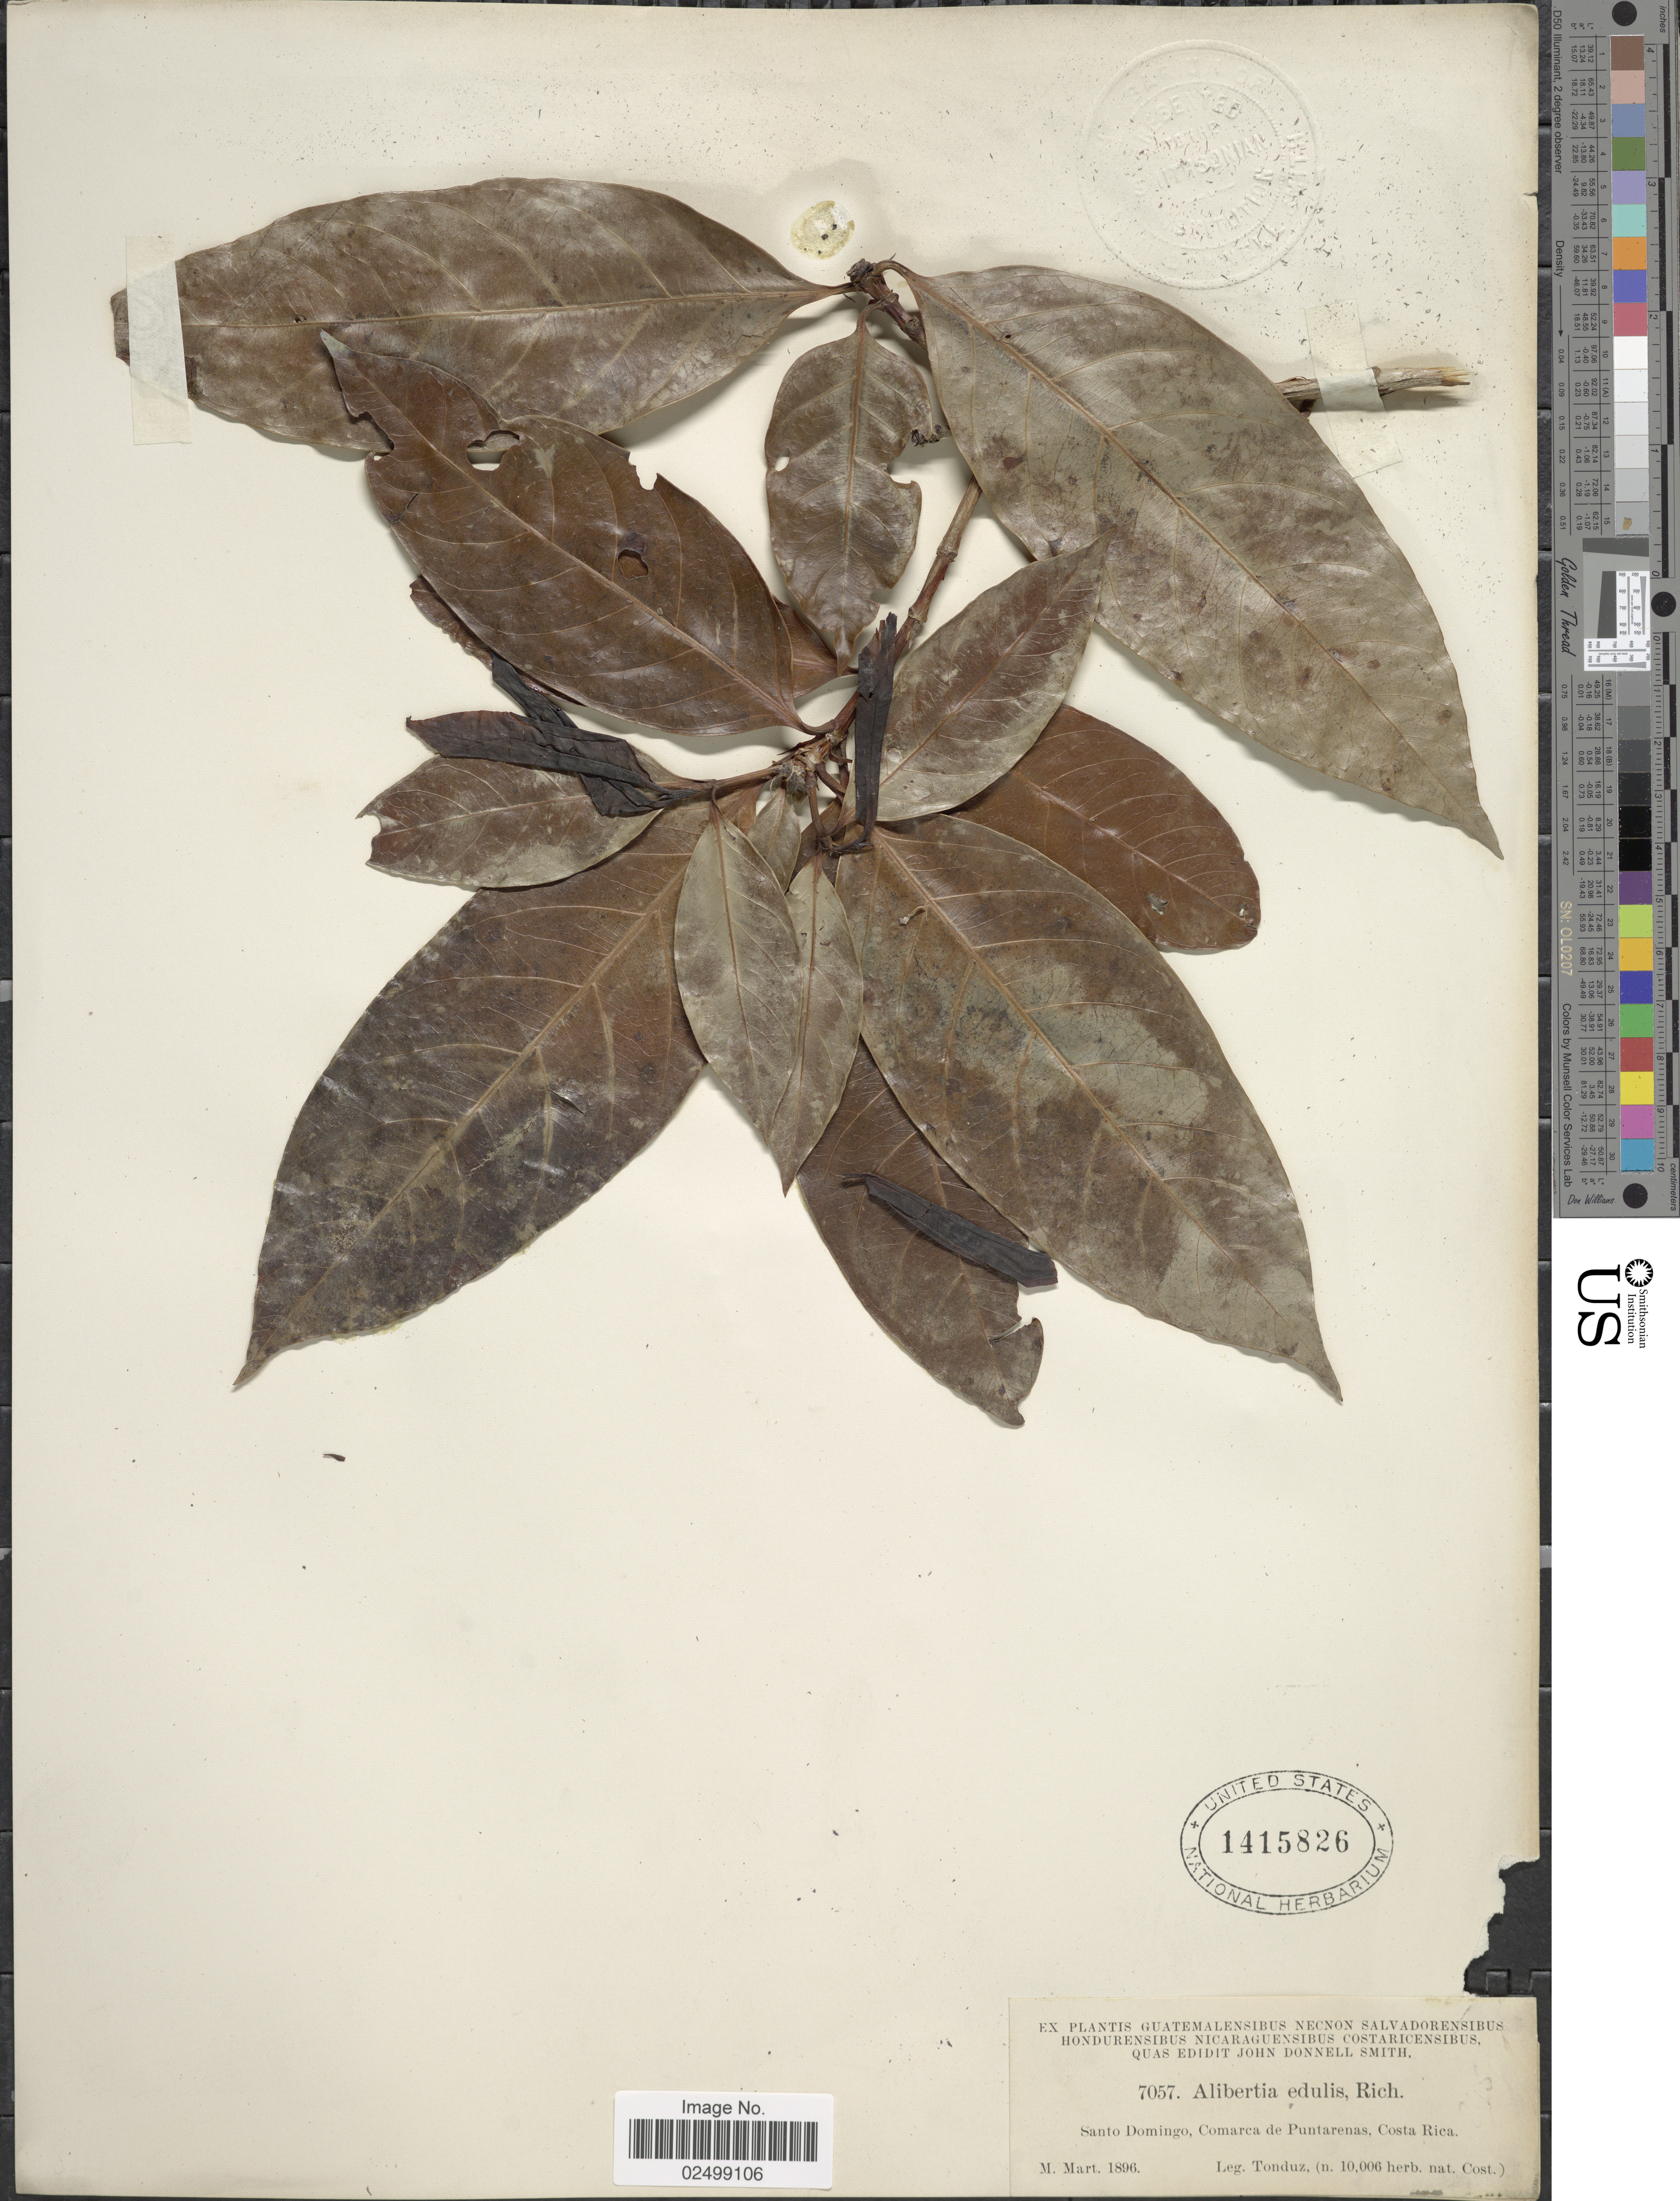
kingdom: Plantae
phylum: Tracheophyta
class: Magnoliopsida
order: Gentianales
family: Rubiaceae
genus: Alibertia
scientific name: Alibertia edulis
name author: (Rich.) A. Rich. ex DC.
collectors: A. Tonduz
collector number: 7057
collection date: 1896-03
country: Costa Rica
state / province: Puntarenas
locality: Santo Domingo, Comarca de Puntarenas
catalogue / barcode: US 1415826